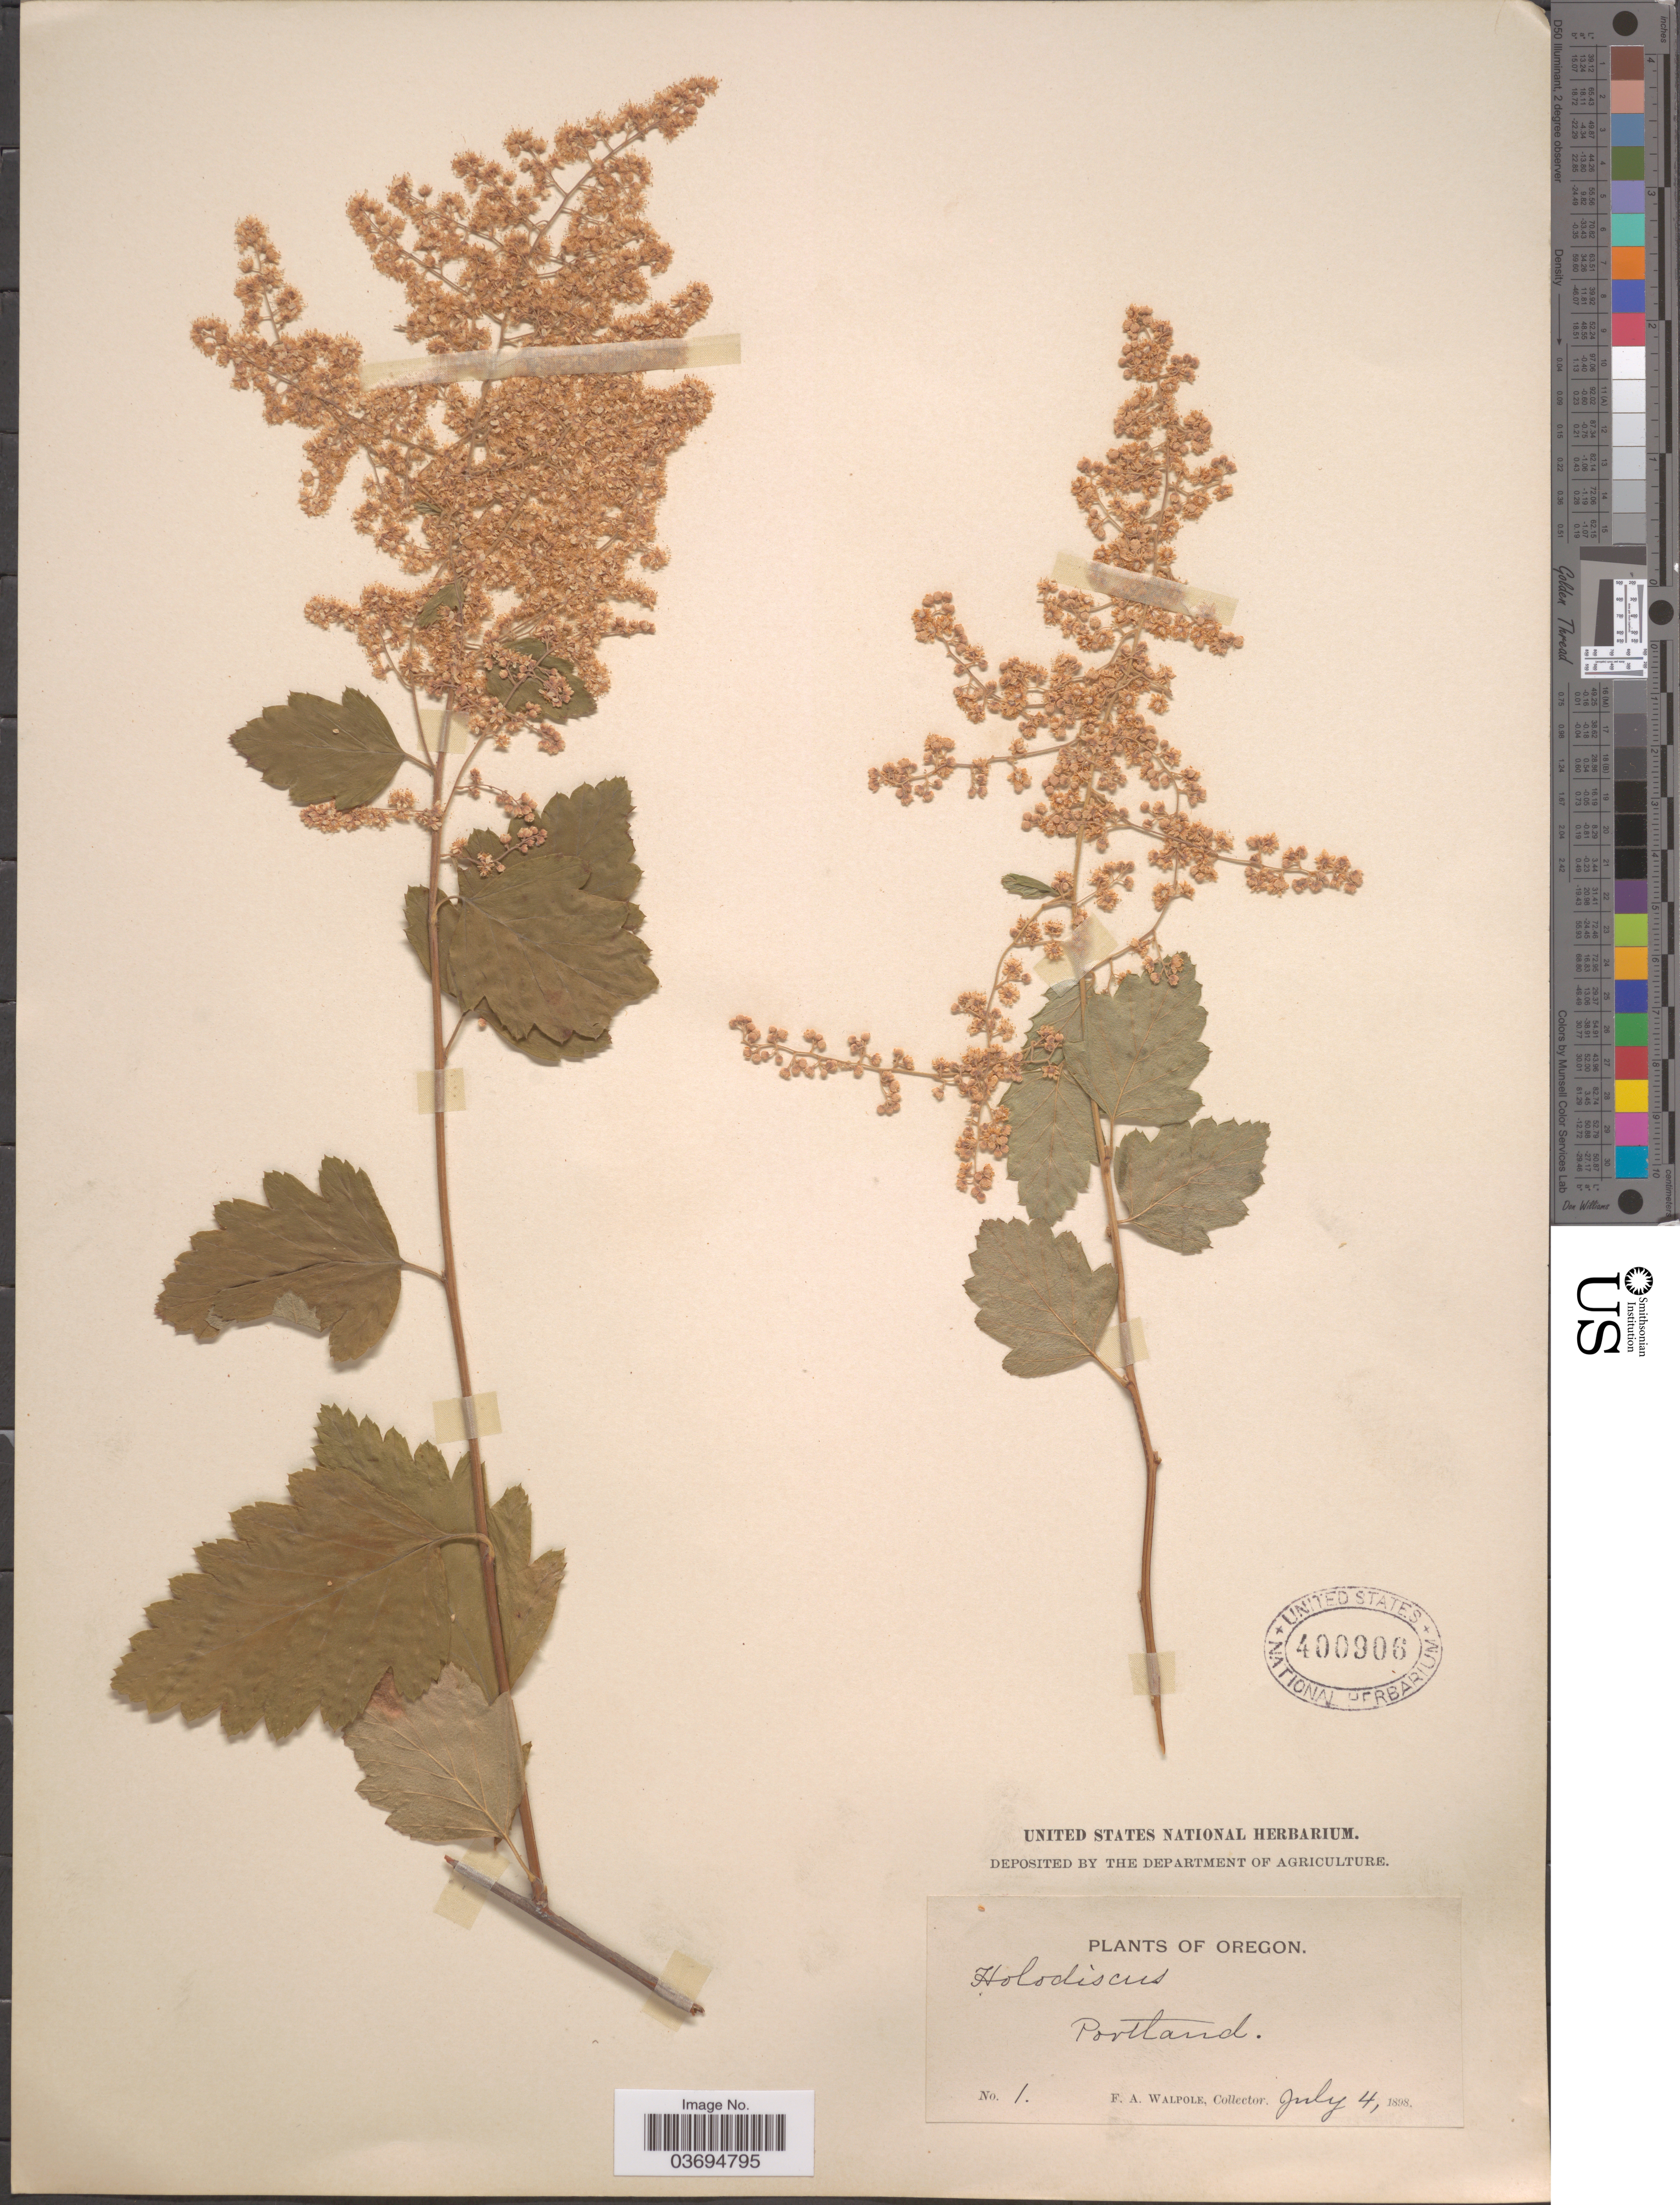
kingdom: Plantae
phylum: Tracheophyta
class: Magnoliopsida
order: Rosales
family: Rosaceae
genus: Holodiscus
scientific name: Holodiscus discolor var. discolor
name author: (Pursh) Maxim.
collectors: F. Walpole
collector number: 1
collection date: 1898-07-04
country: United States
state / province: Oregon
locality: Portland.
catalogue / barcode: US 400906